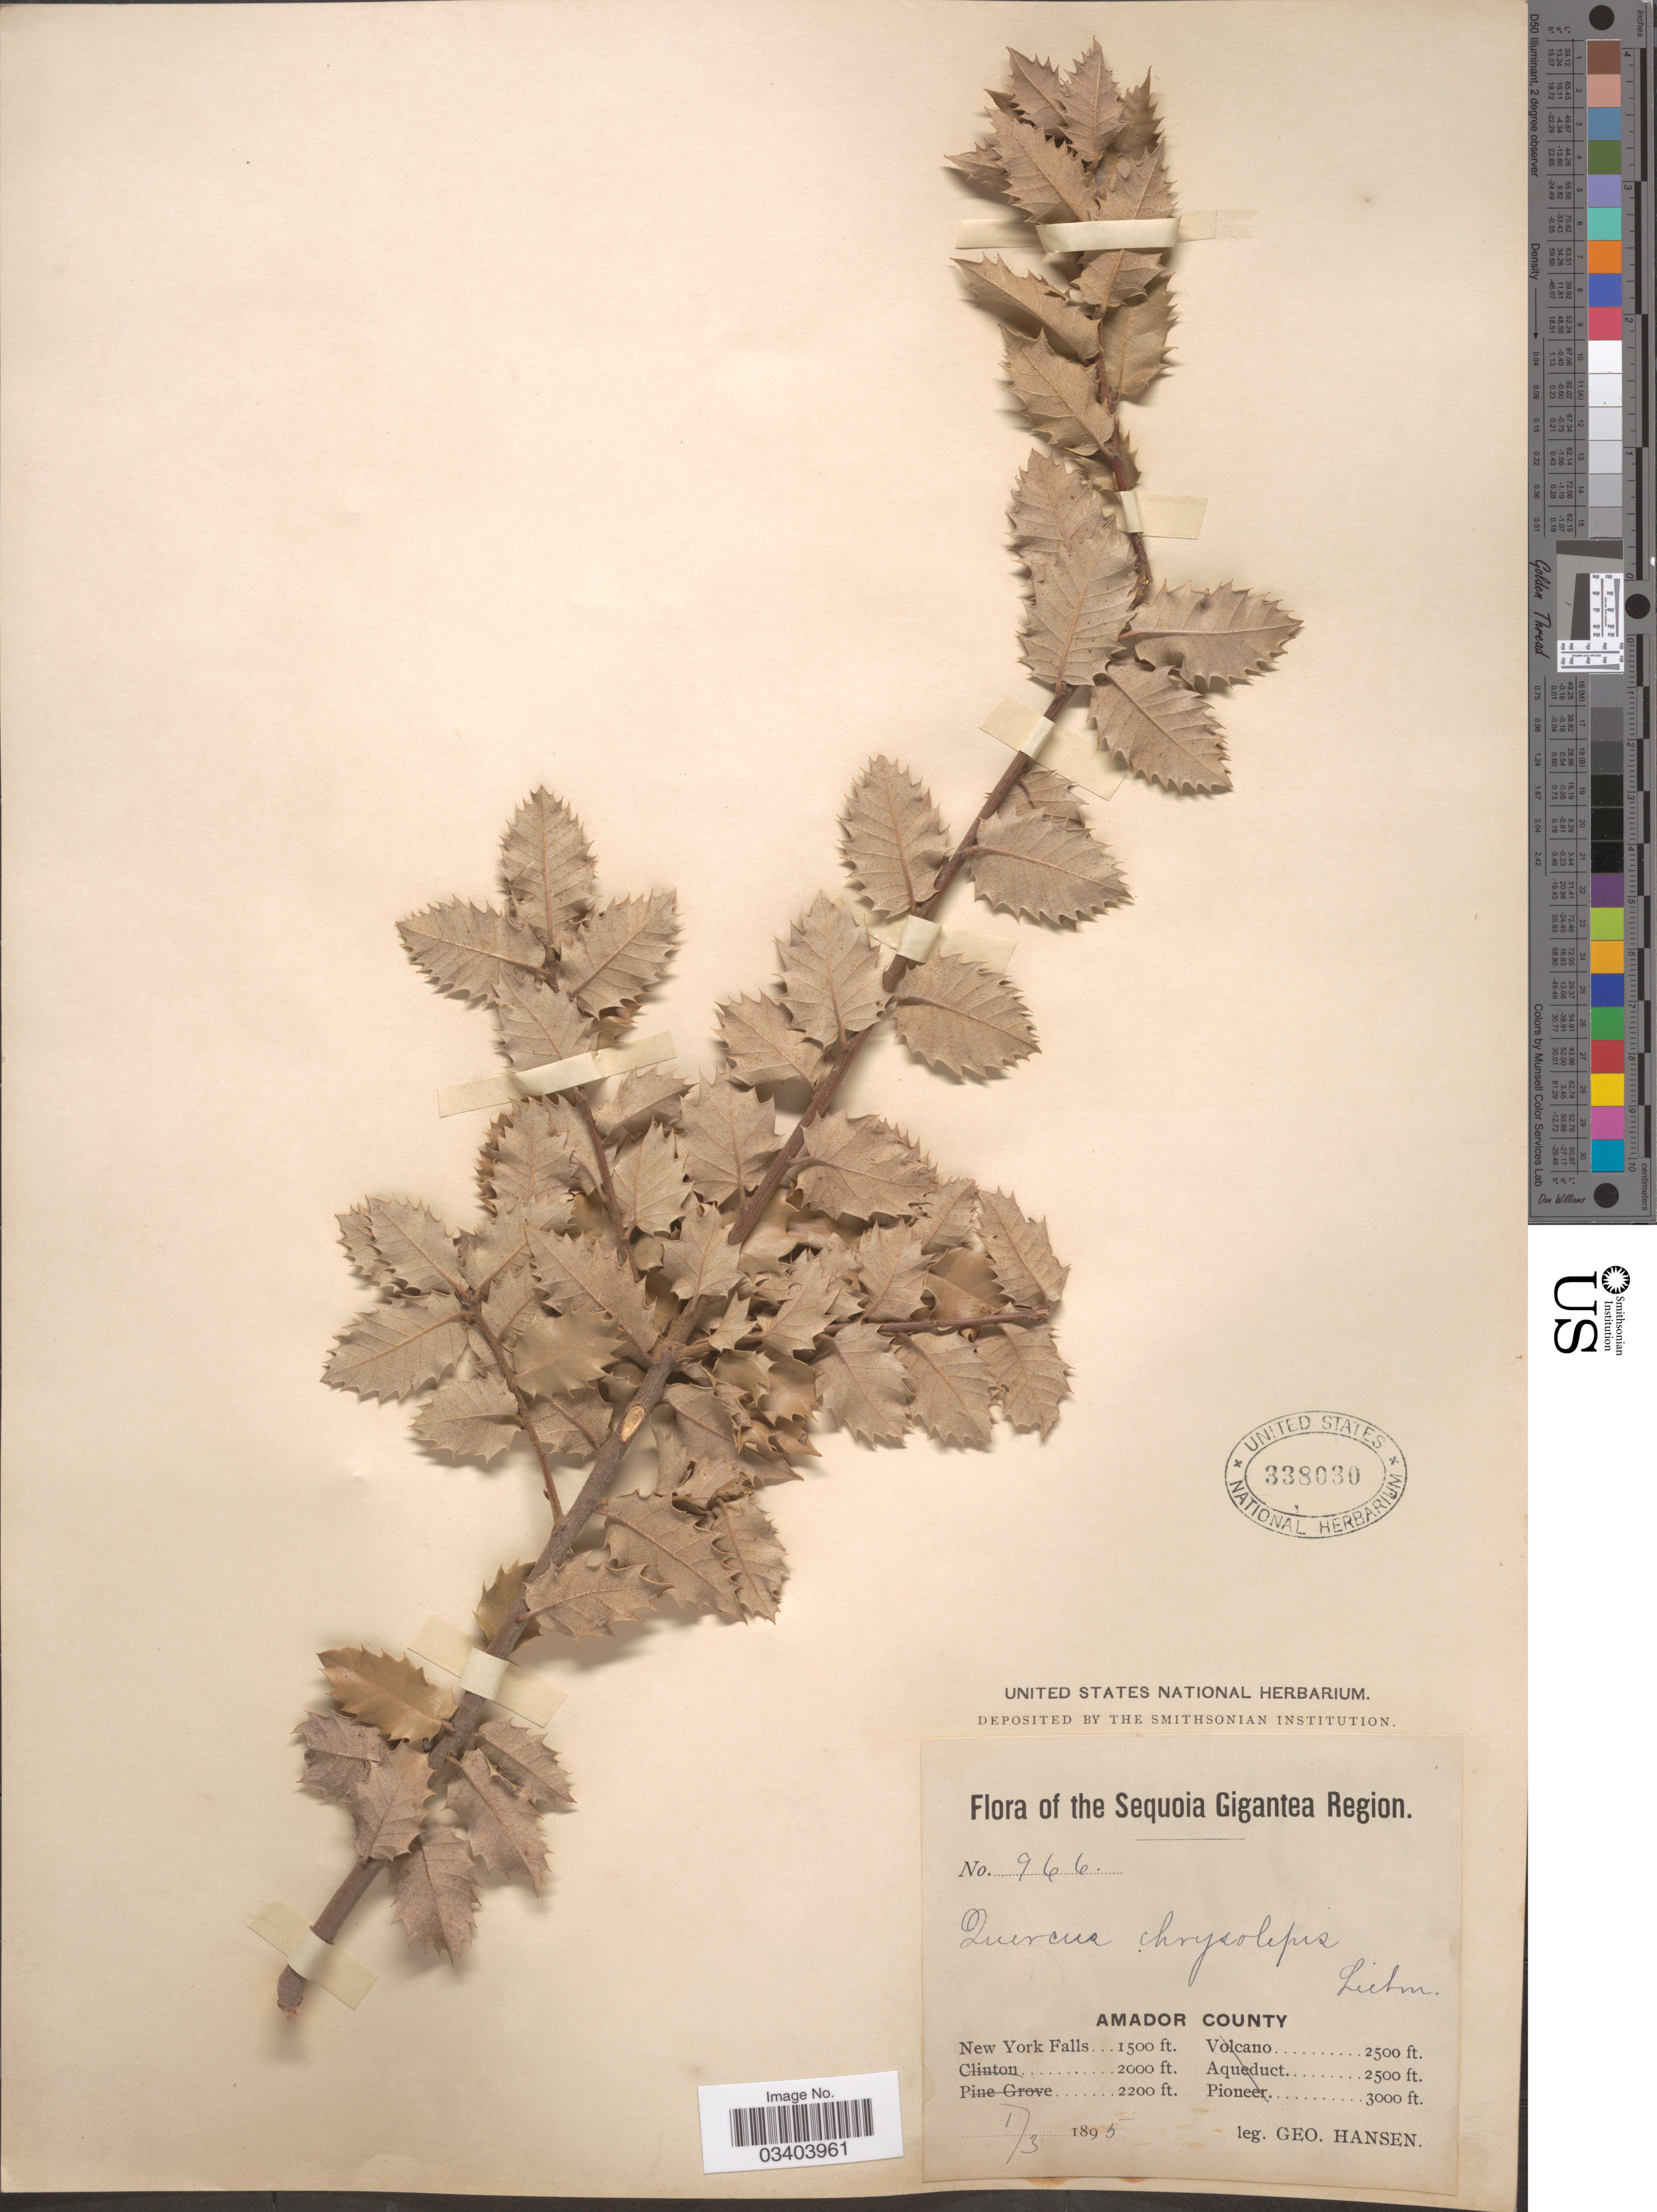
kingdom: Plantae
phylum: Tracheophyta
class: Magnoliopsida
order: Fagales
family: Fagaceae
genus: Quercus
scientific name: Quercus chrysolepis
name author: Liebm.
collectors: G. Hansen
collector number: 966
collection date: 1895-01-03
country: United States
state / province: California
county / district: Amador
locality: The Sequoia Gigantea Region. Amador County. New York Falls.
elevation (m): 457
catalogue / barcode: US 338030